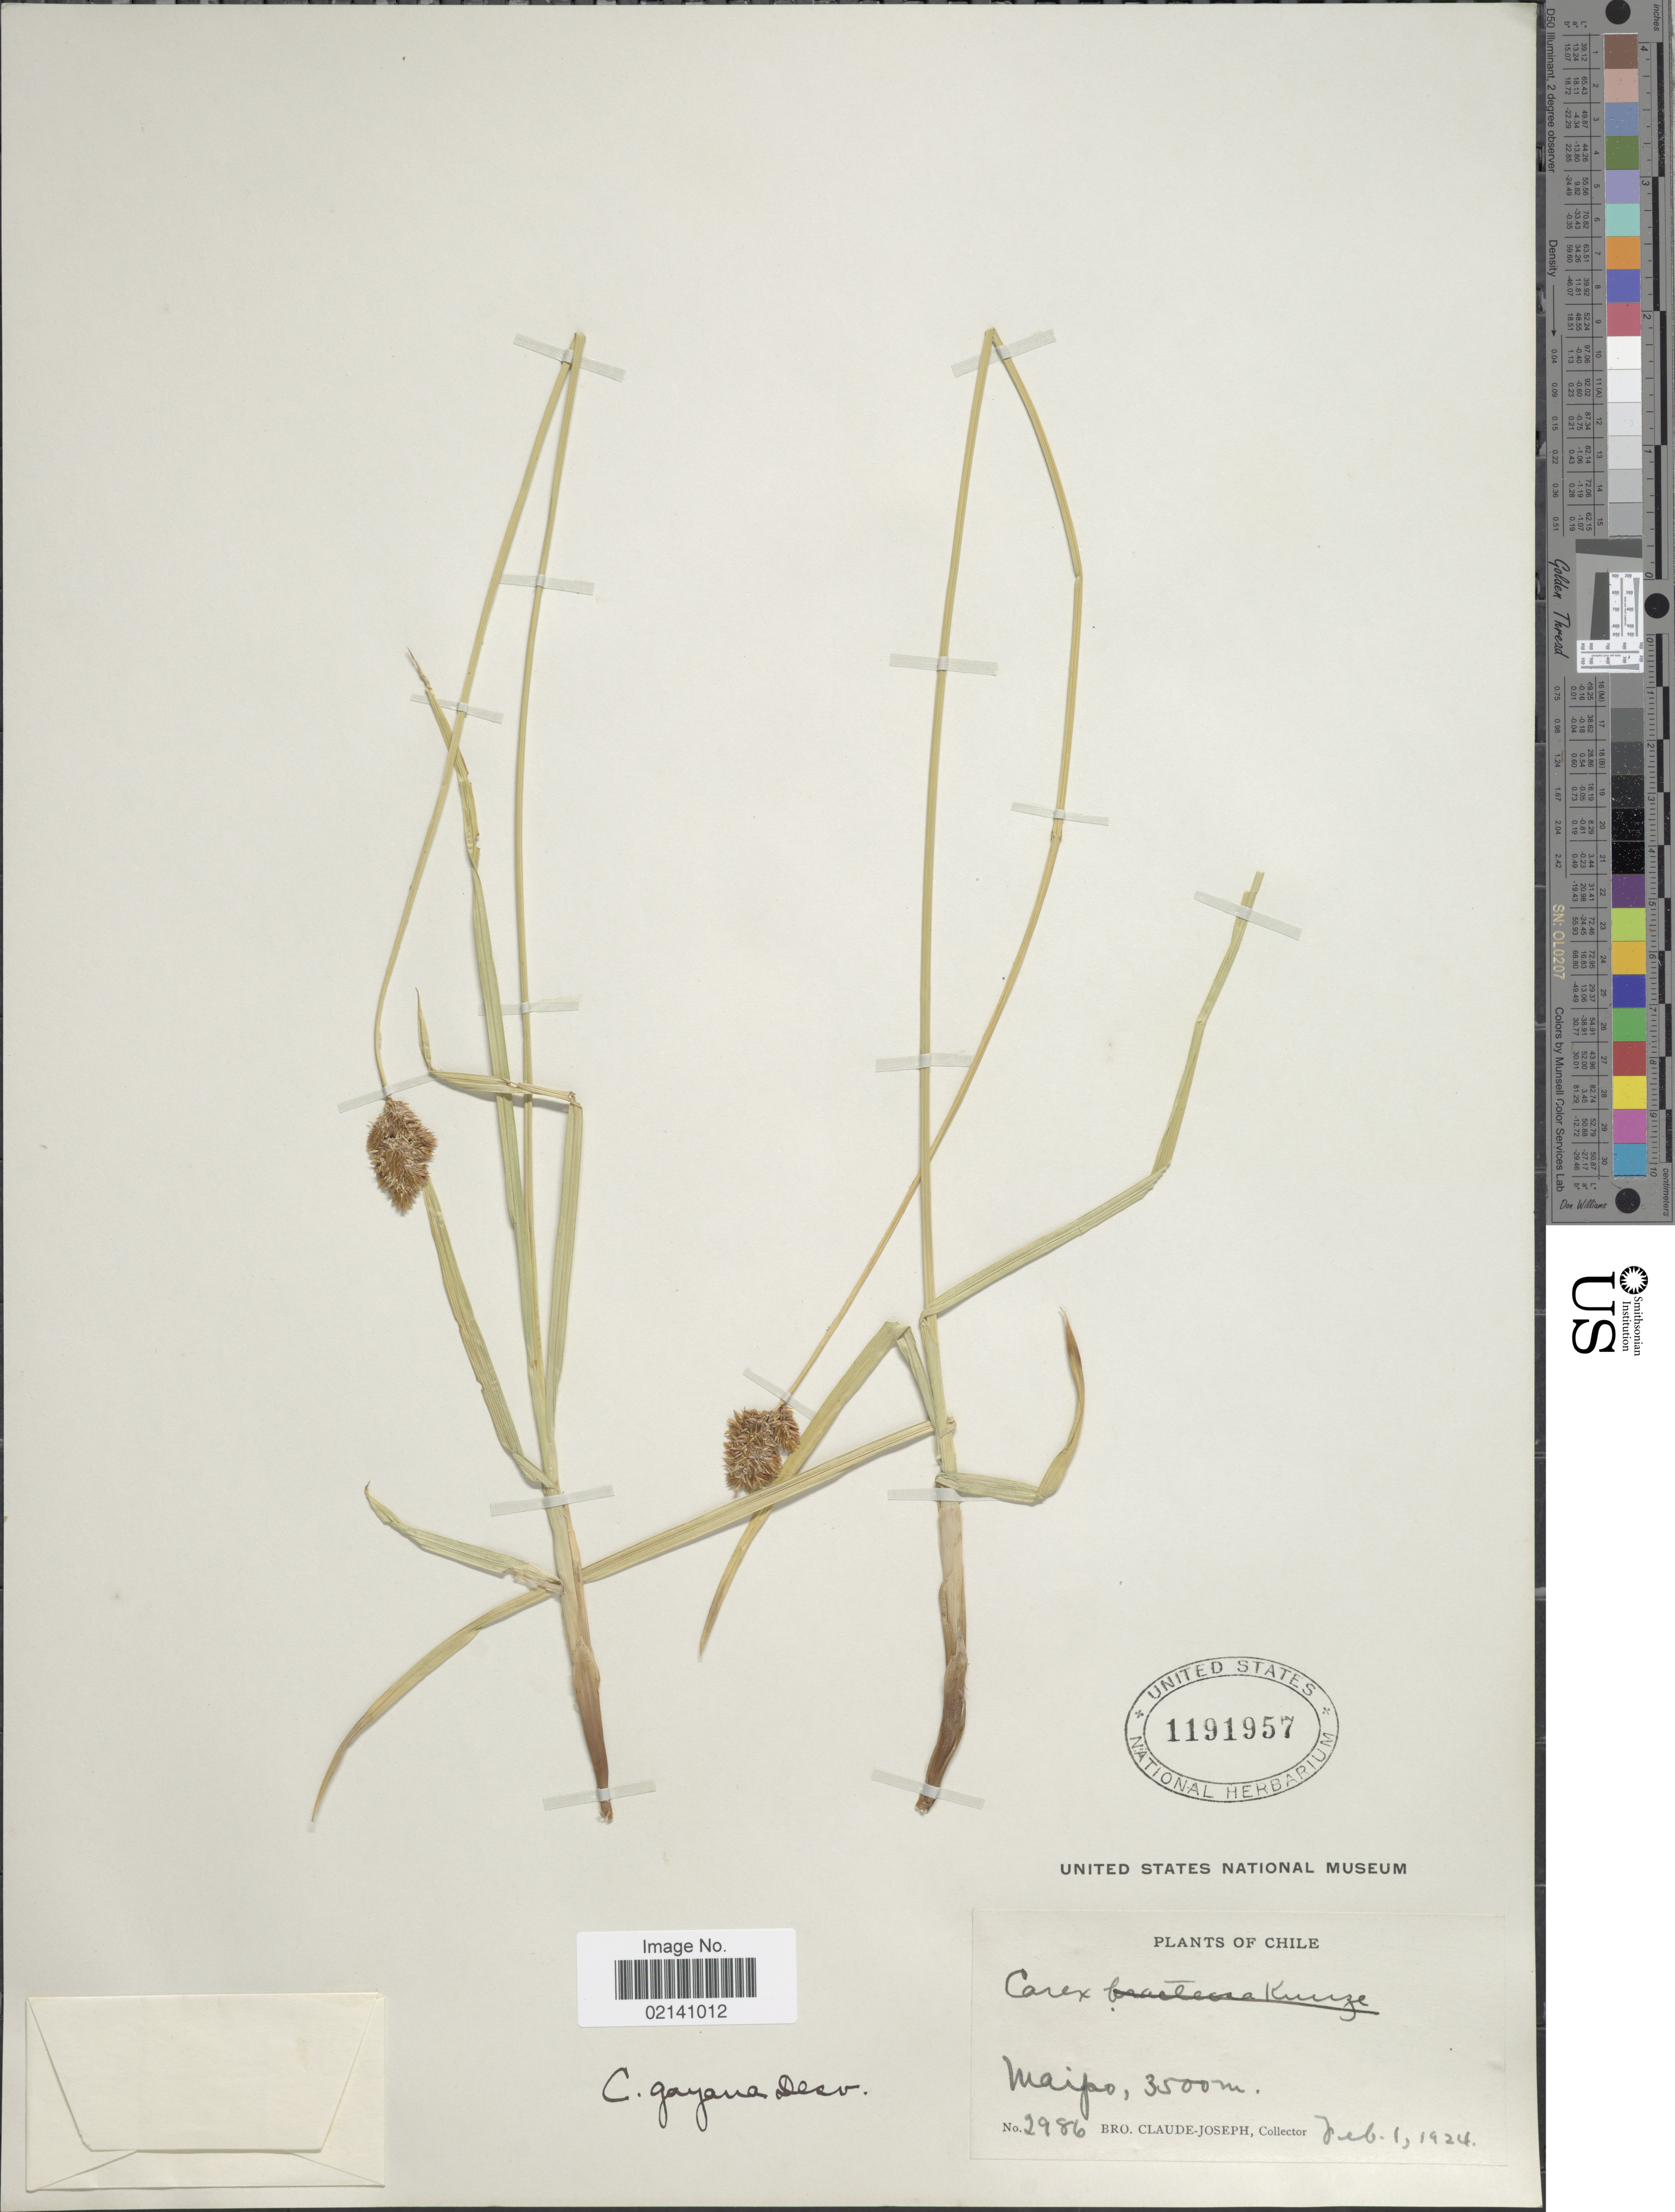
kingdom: Plantae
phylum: Tracheophyta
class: Liliopsida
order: Poales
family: Cyperaceae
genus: Carex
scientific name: Carex macloviana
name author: d'Urv.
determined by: Jimnéz-Mejias, Pedro, (UPOS), Universidad Pablo de Olavide (SPAIN)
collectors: Bro. Claude-Joseph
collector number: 2986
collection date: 1924-02-01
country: Chile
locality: Maipo, Chile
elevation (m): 3500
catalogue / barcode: US 1191957